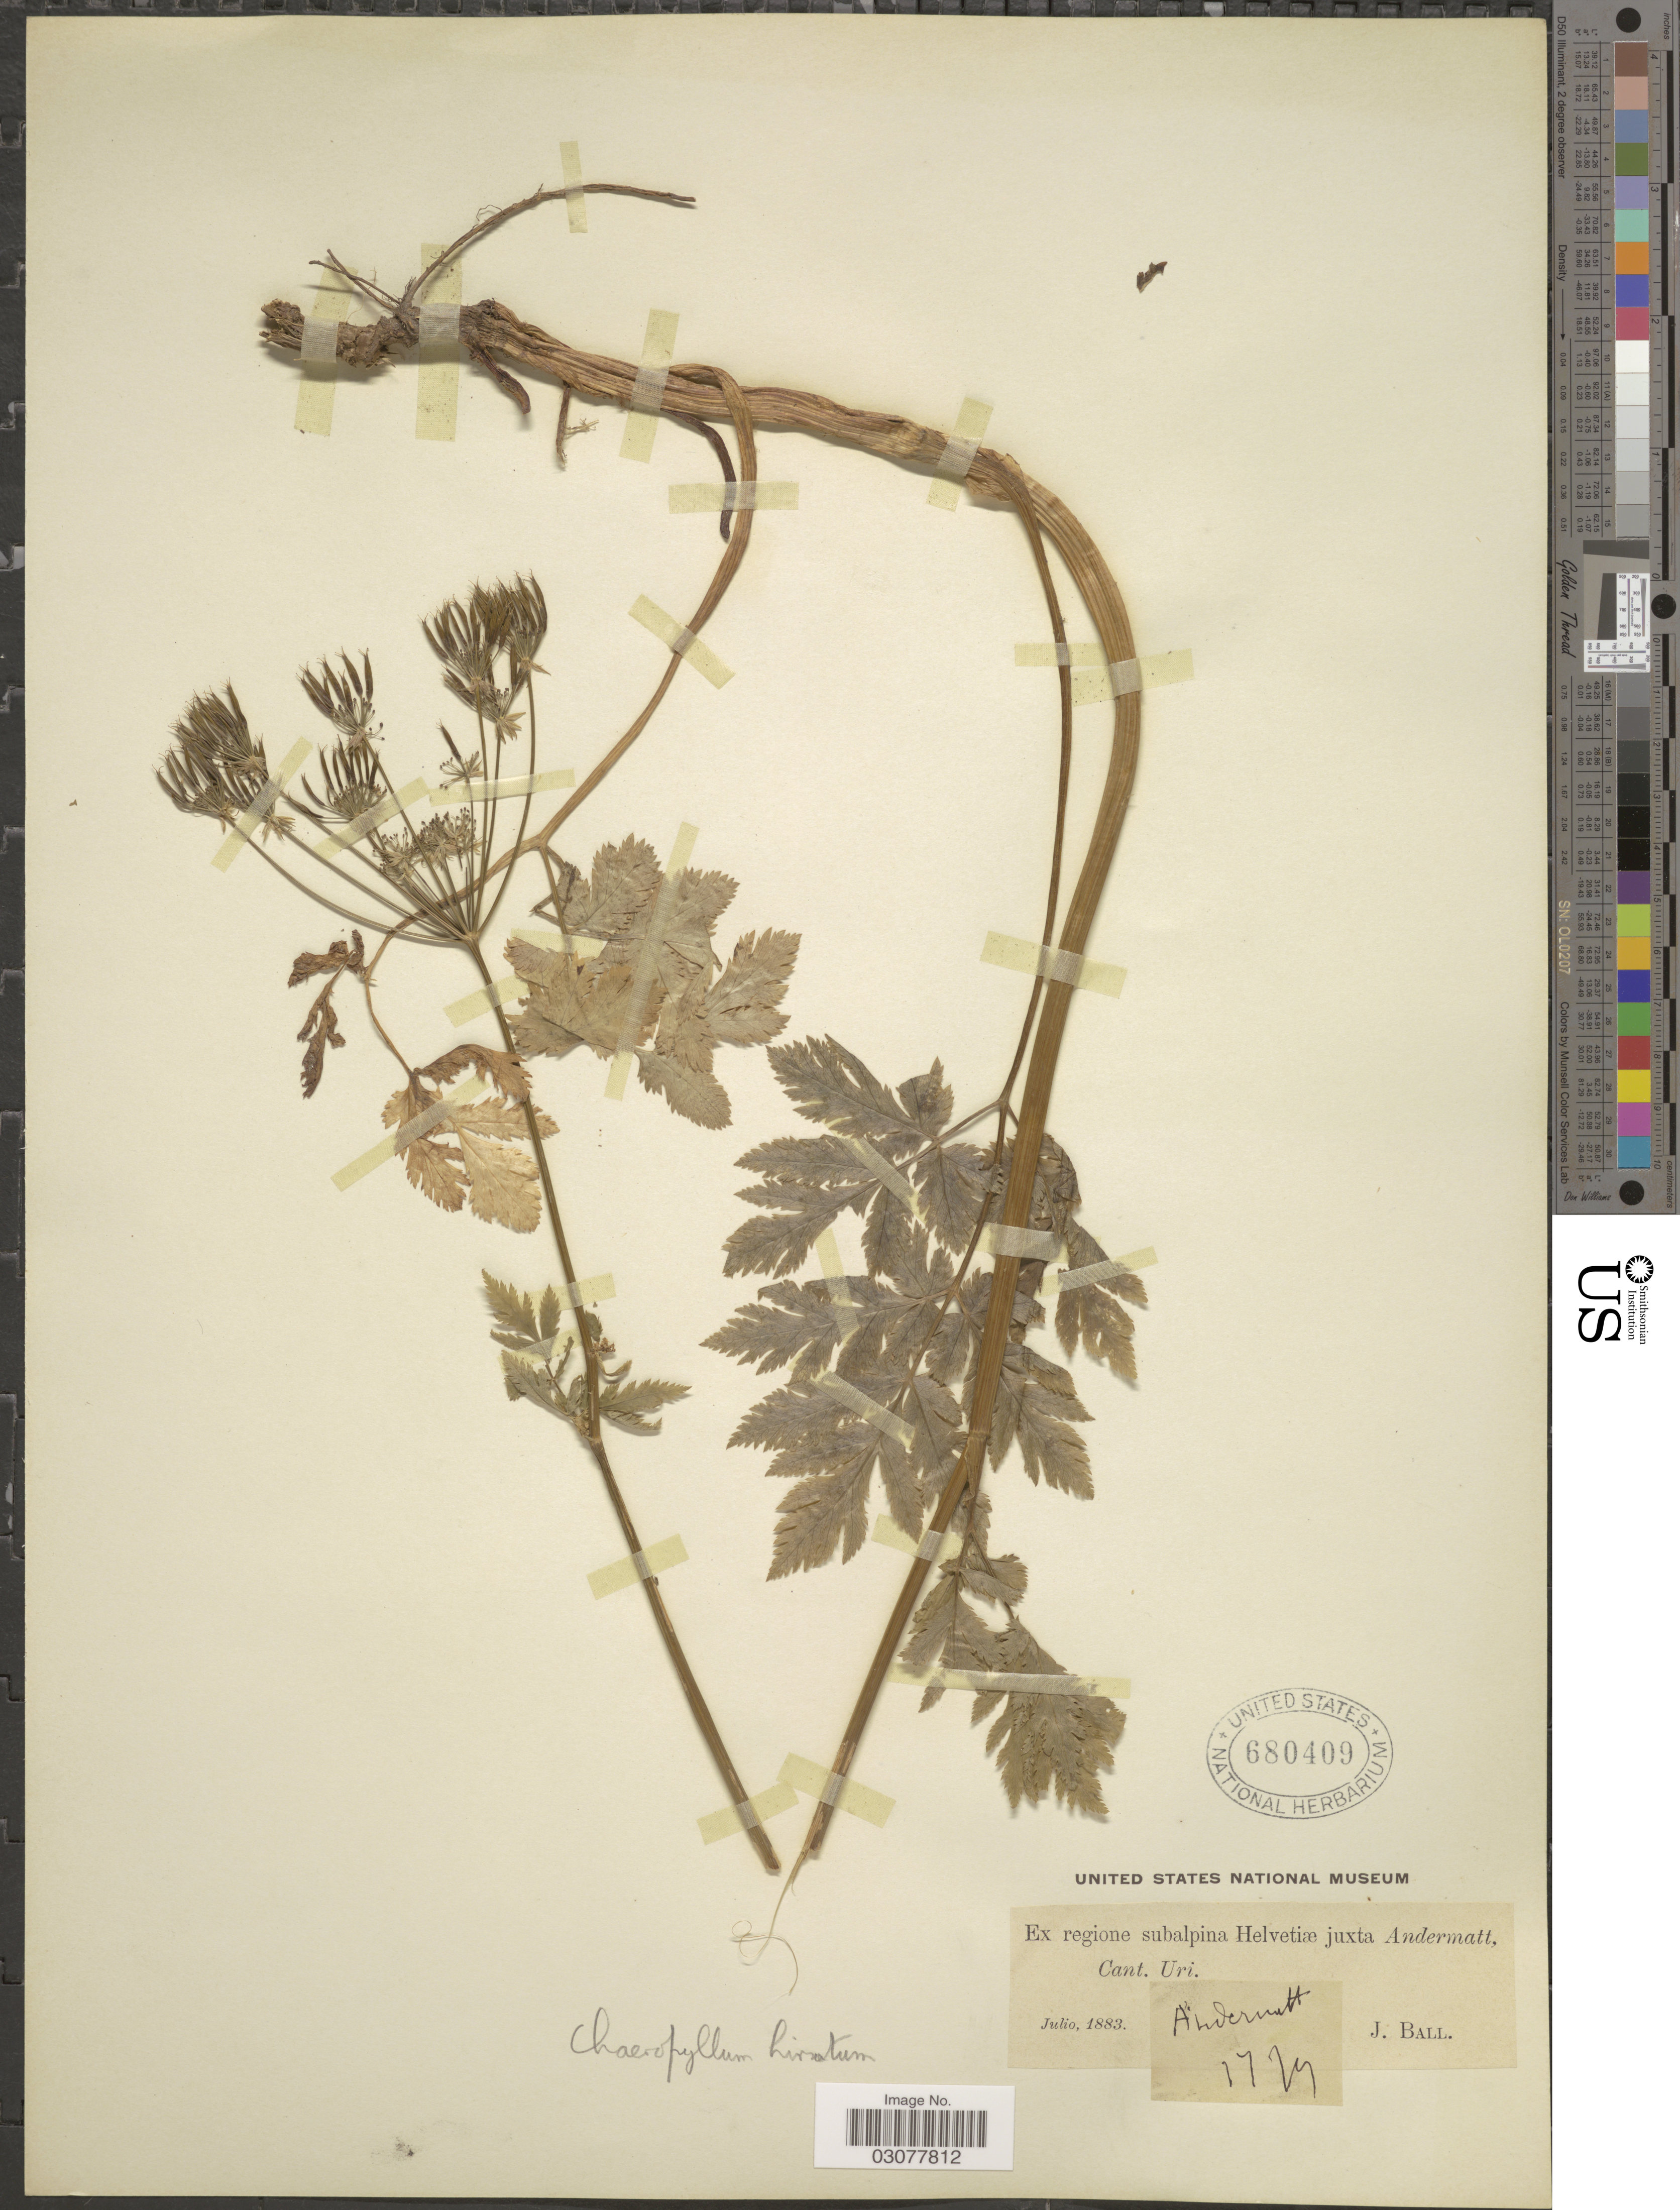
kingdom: Plantae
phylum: Tracheophyta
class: Magnoliopsida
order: Apiales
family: Apiaceae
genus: Chaerophyllum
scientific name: Chaerophyllum hirsutum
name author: L.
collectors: J. Ball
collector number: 1729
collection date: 1883-07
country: Switzerland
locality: Ex regione subalpina Helvetiæ juxta Andermatt, Cant. Uri.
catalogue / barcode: US 680409